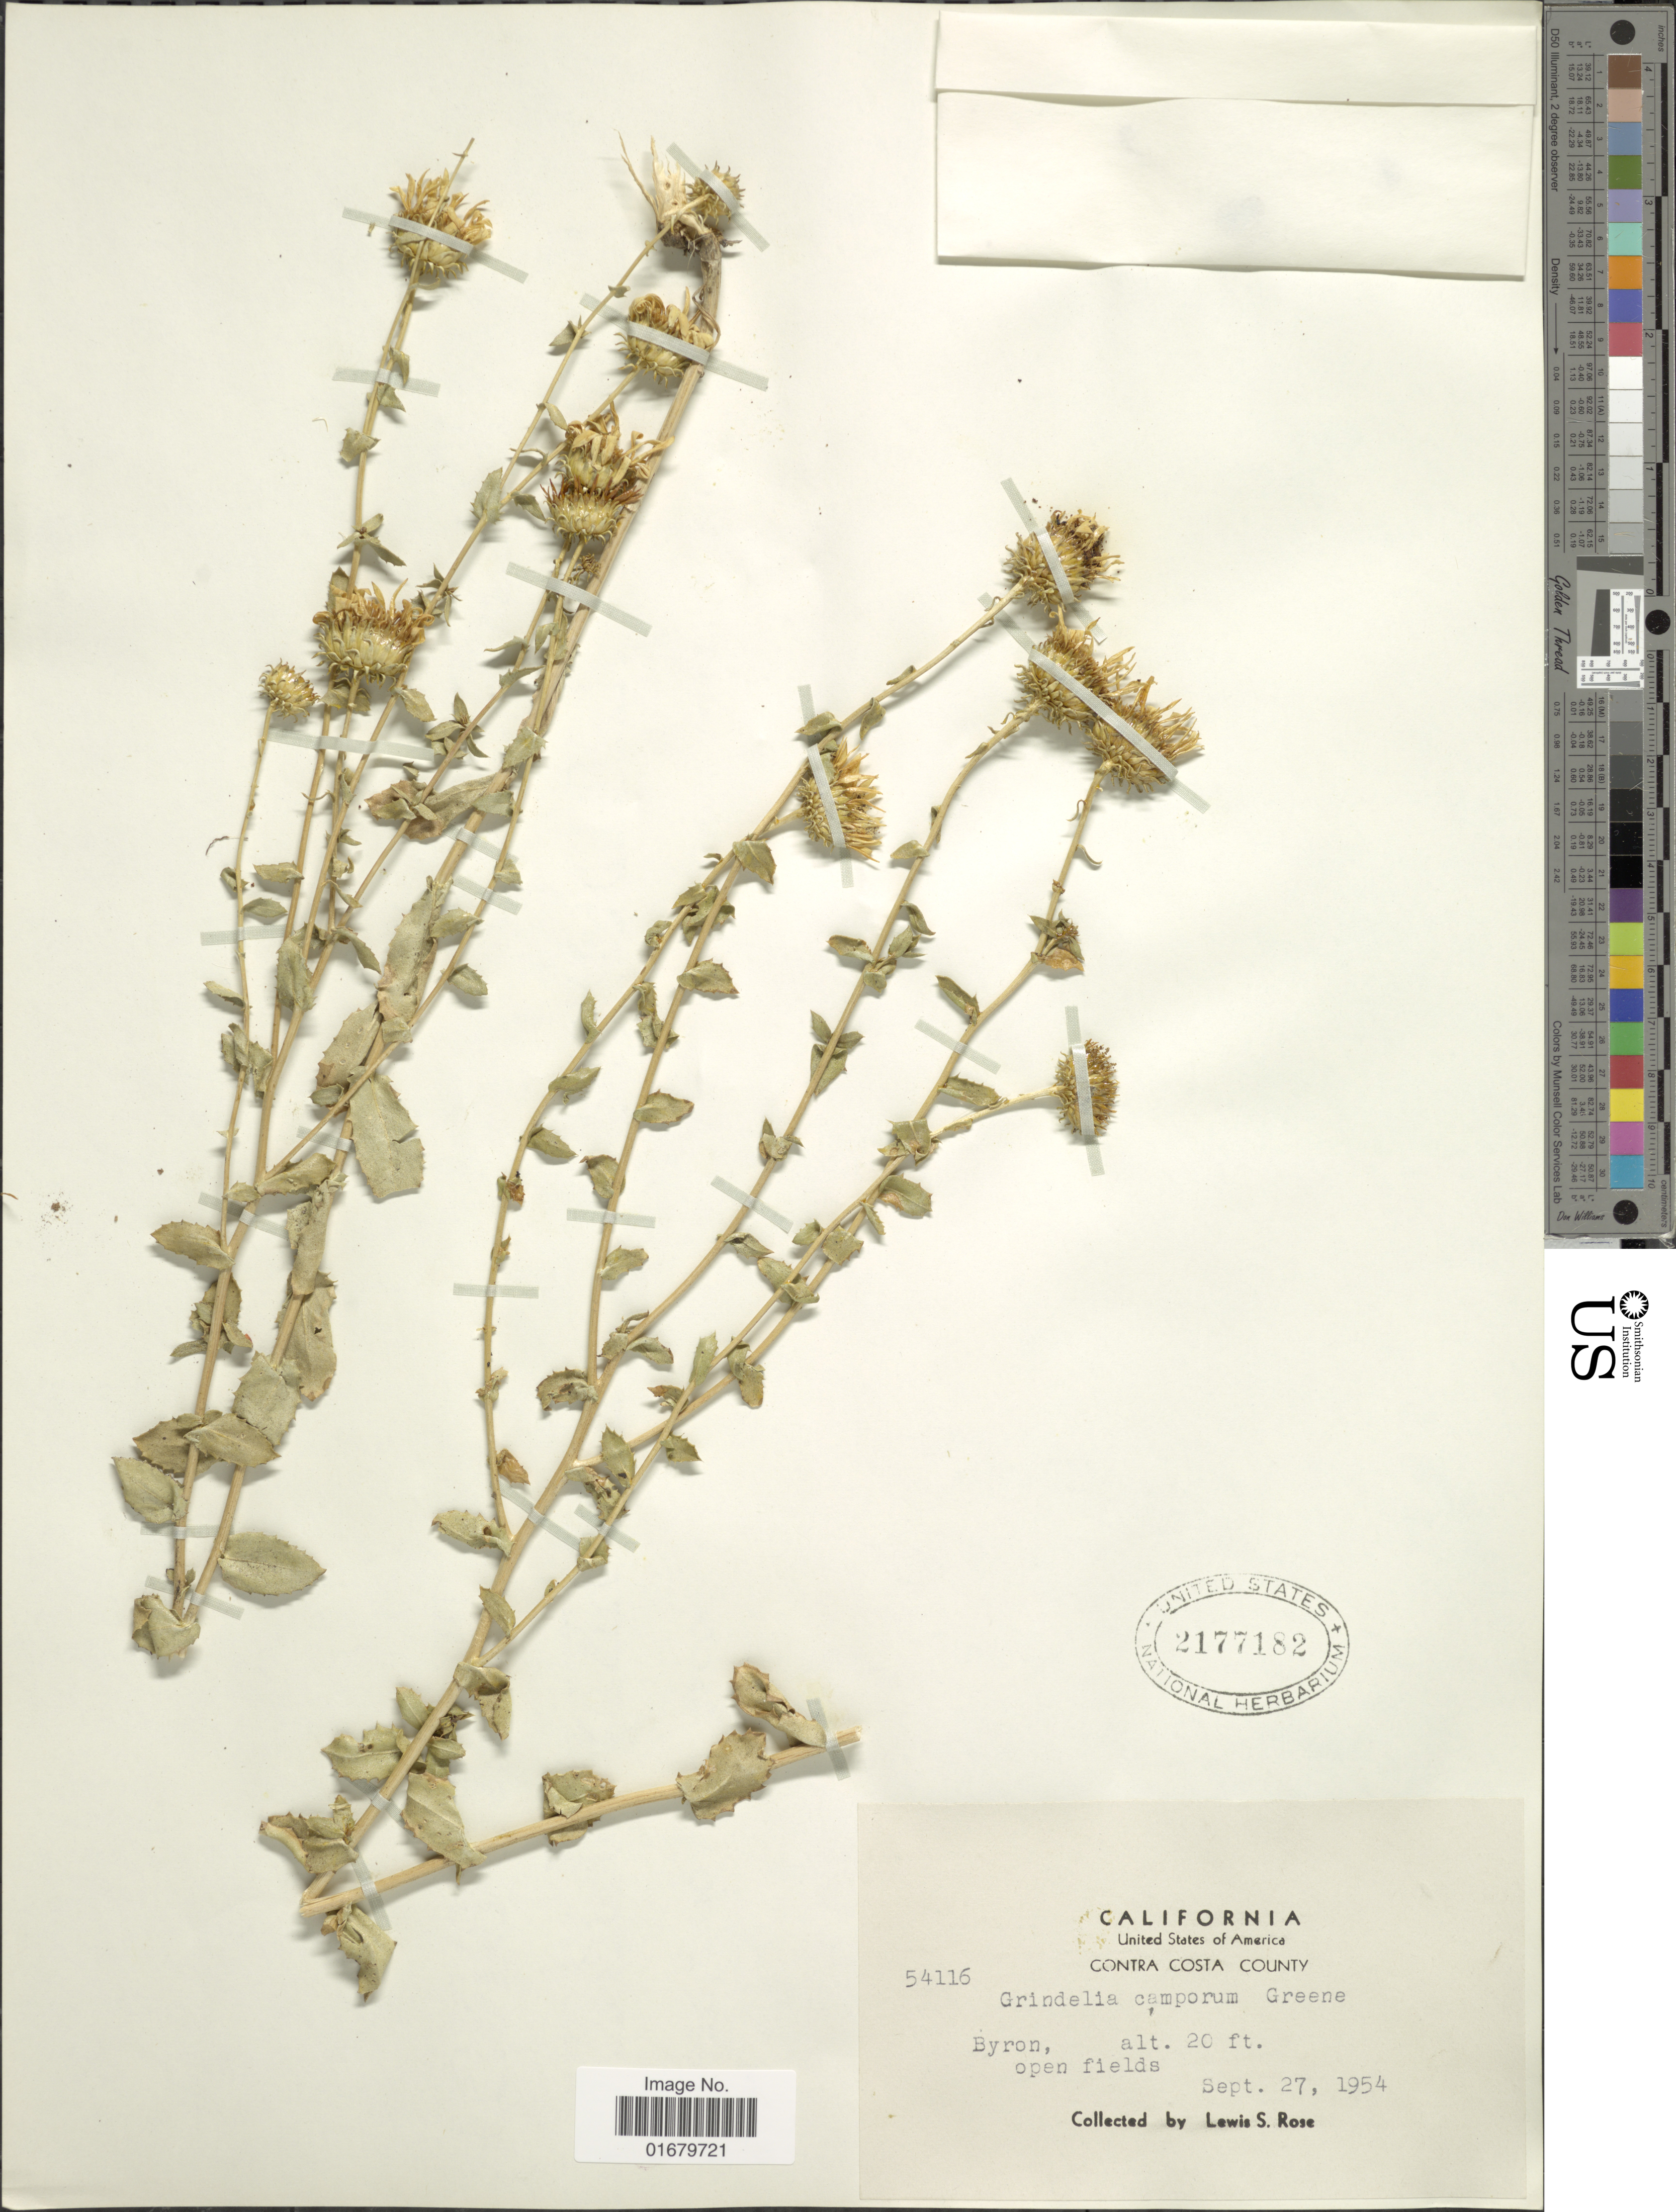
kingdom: Plantae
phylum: Tracheophyta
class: Magnoliopsida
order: Asterales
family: Asteraceae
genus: Grindelia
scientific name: Grindelia camporum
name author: Greene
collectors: L. S. Rose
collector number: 54116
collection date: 1954-09-27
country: United States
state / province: California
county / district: Contra Costa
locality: Contra Costa County, Byron.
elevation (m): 6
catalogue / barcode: US 2177182